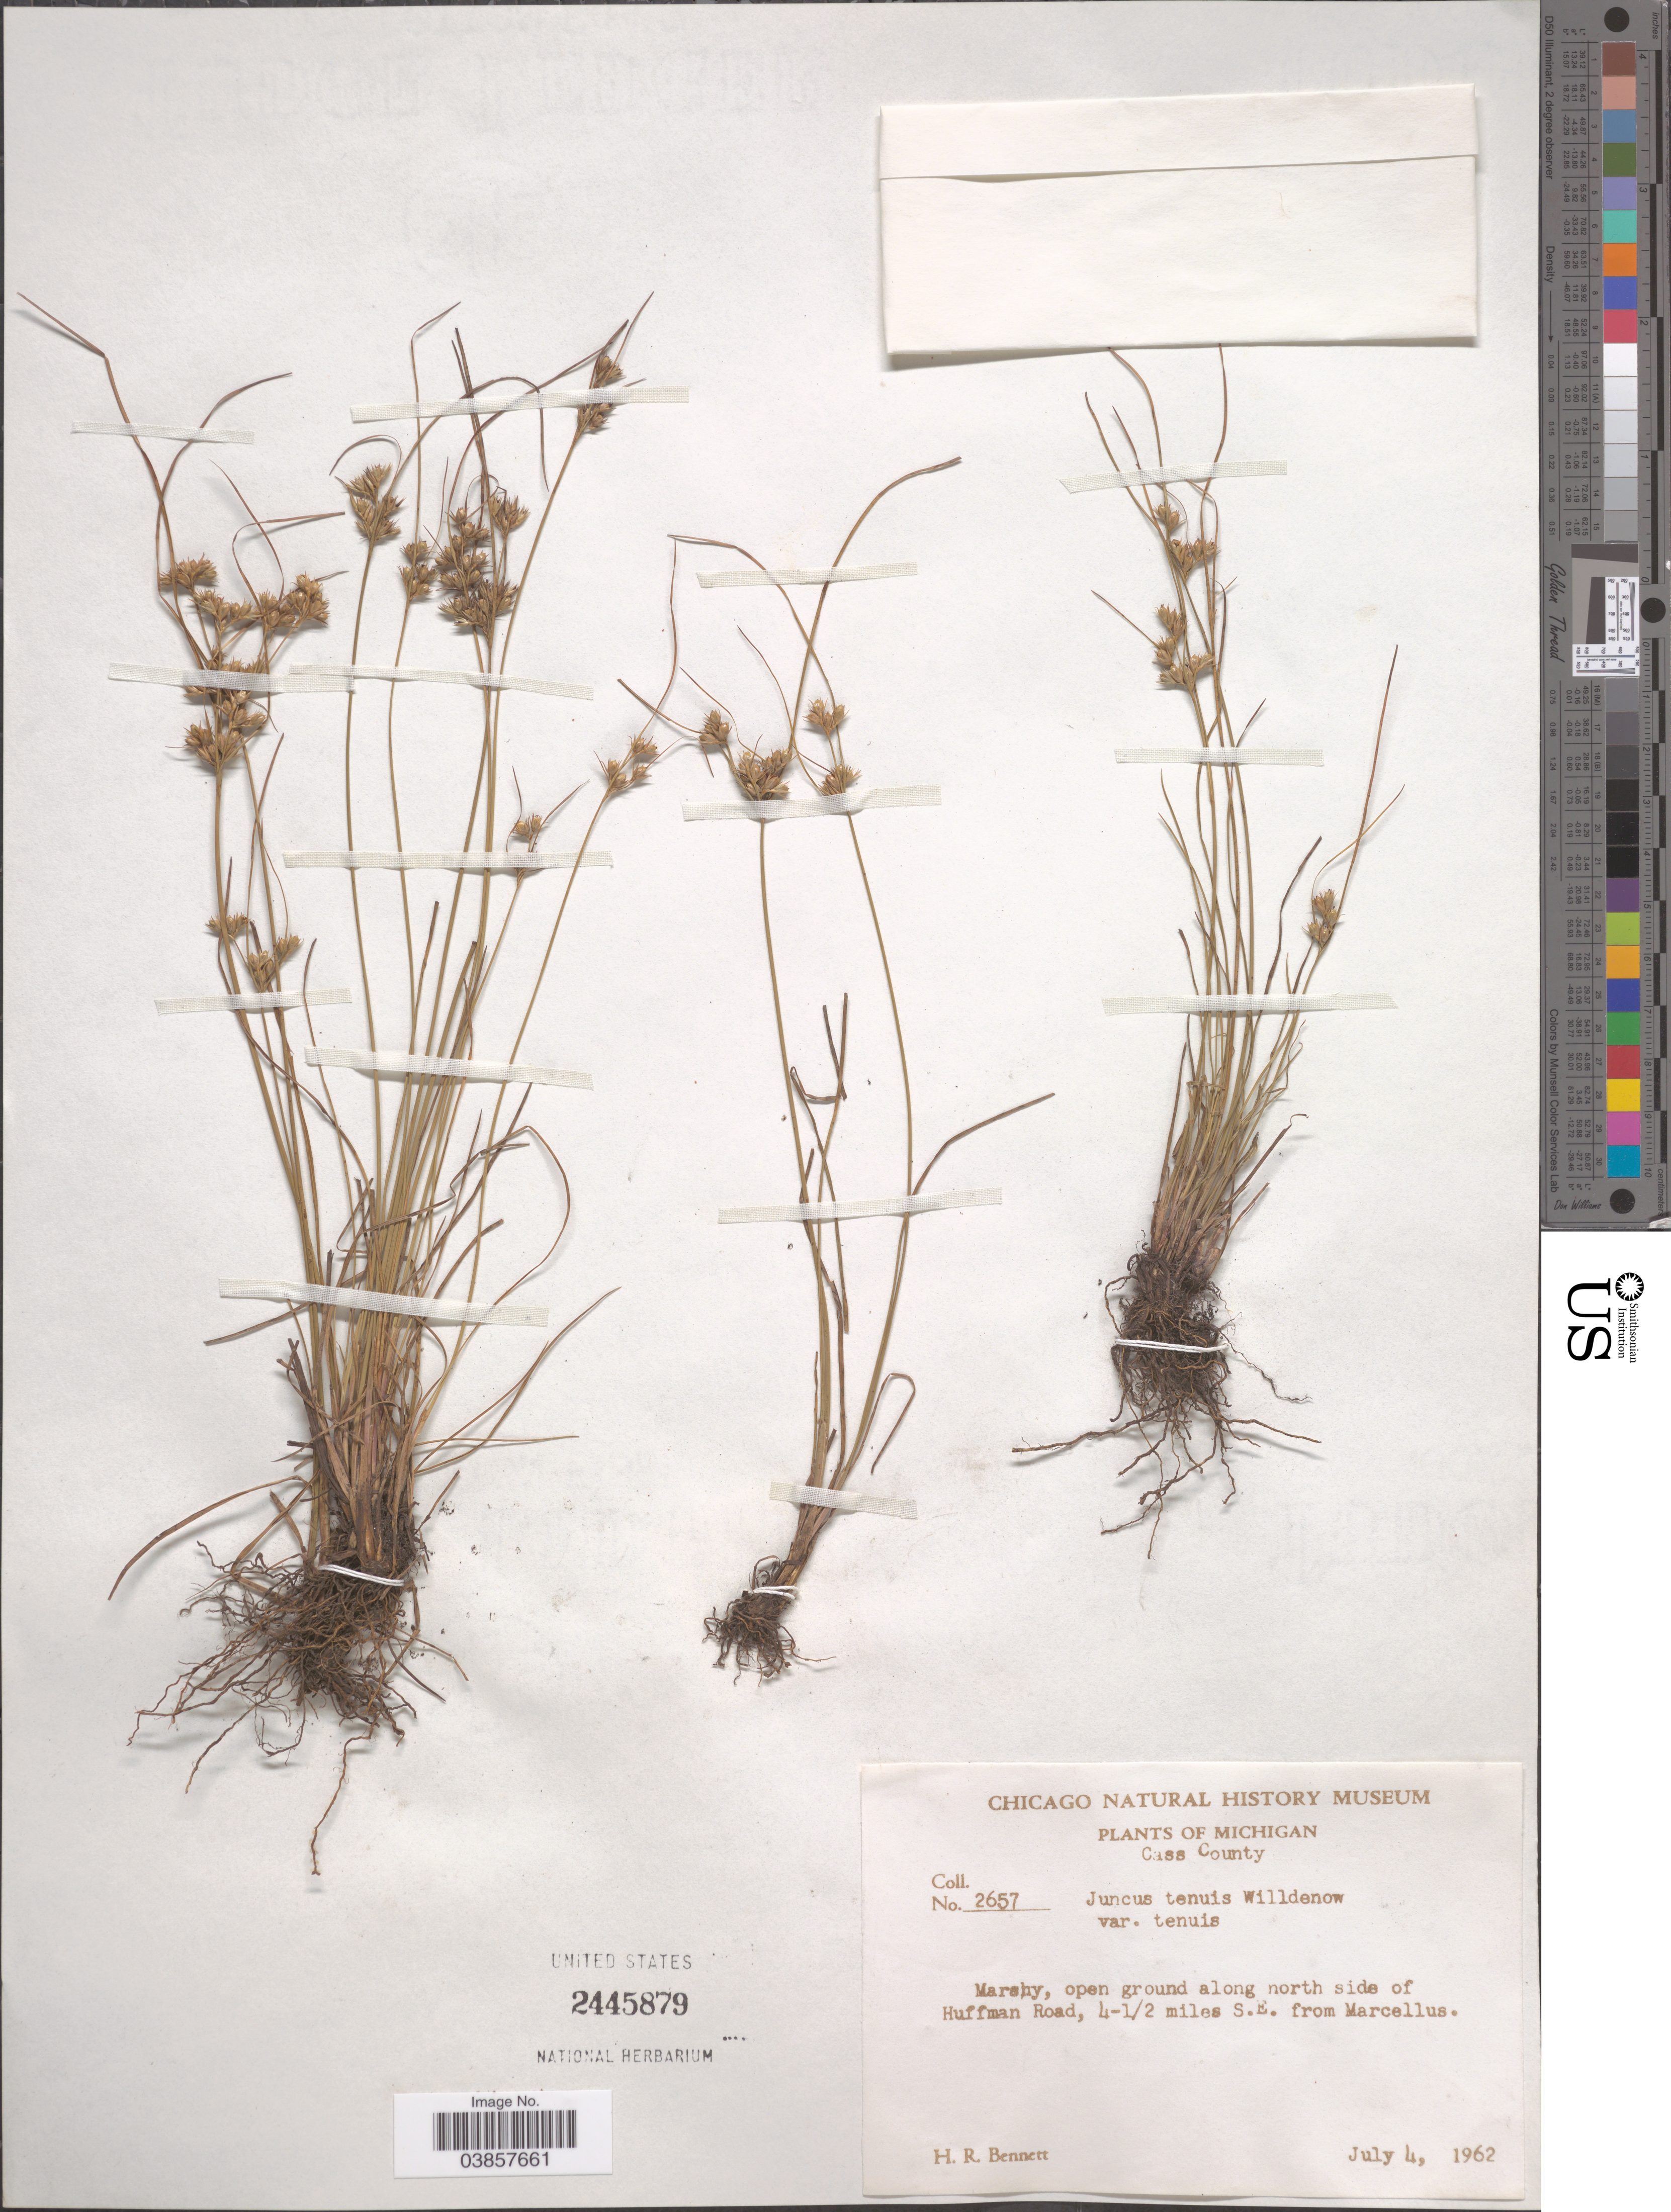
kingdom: Plantae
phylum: Tracheophyta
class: Liliopsida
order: Poales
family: Juncaceae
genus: Juncus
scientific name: Juncus tenuis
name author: Willd.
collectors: H. R. Bennett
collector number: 2657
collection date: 1962-07-04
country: United States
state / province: Michigan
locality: Cass County. Marshy, open ground along north side of Huffman Road, 4-½ miles S. E. from Marcellus.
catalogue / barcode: US 2445879